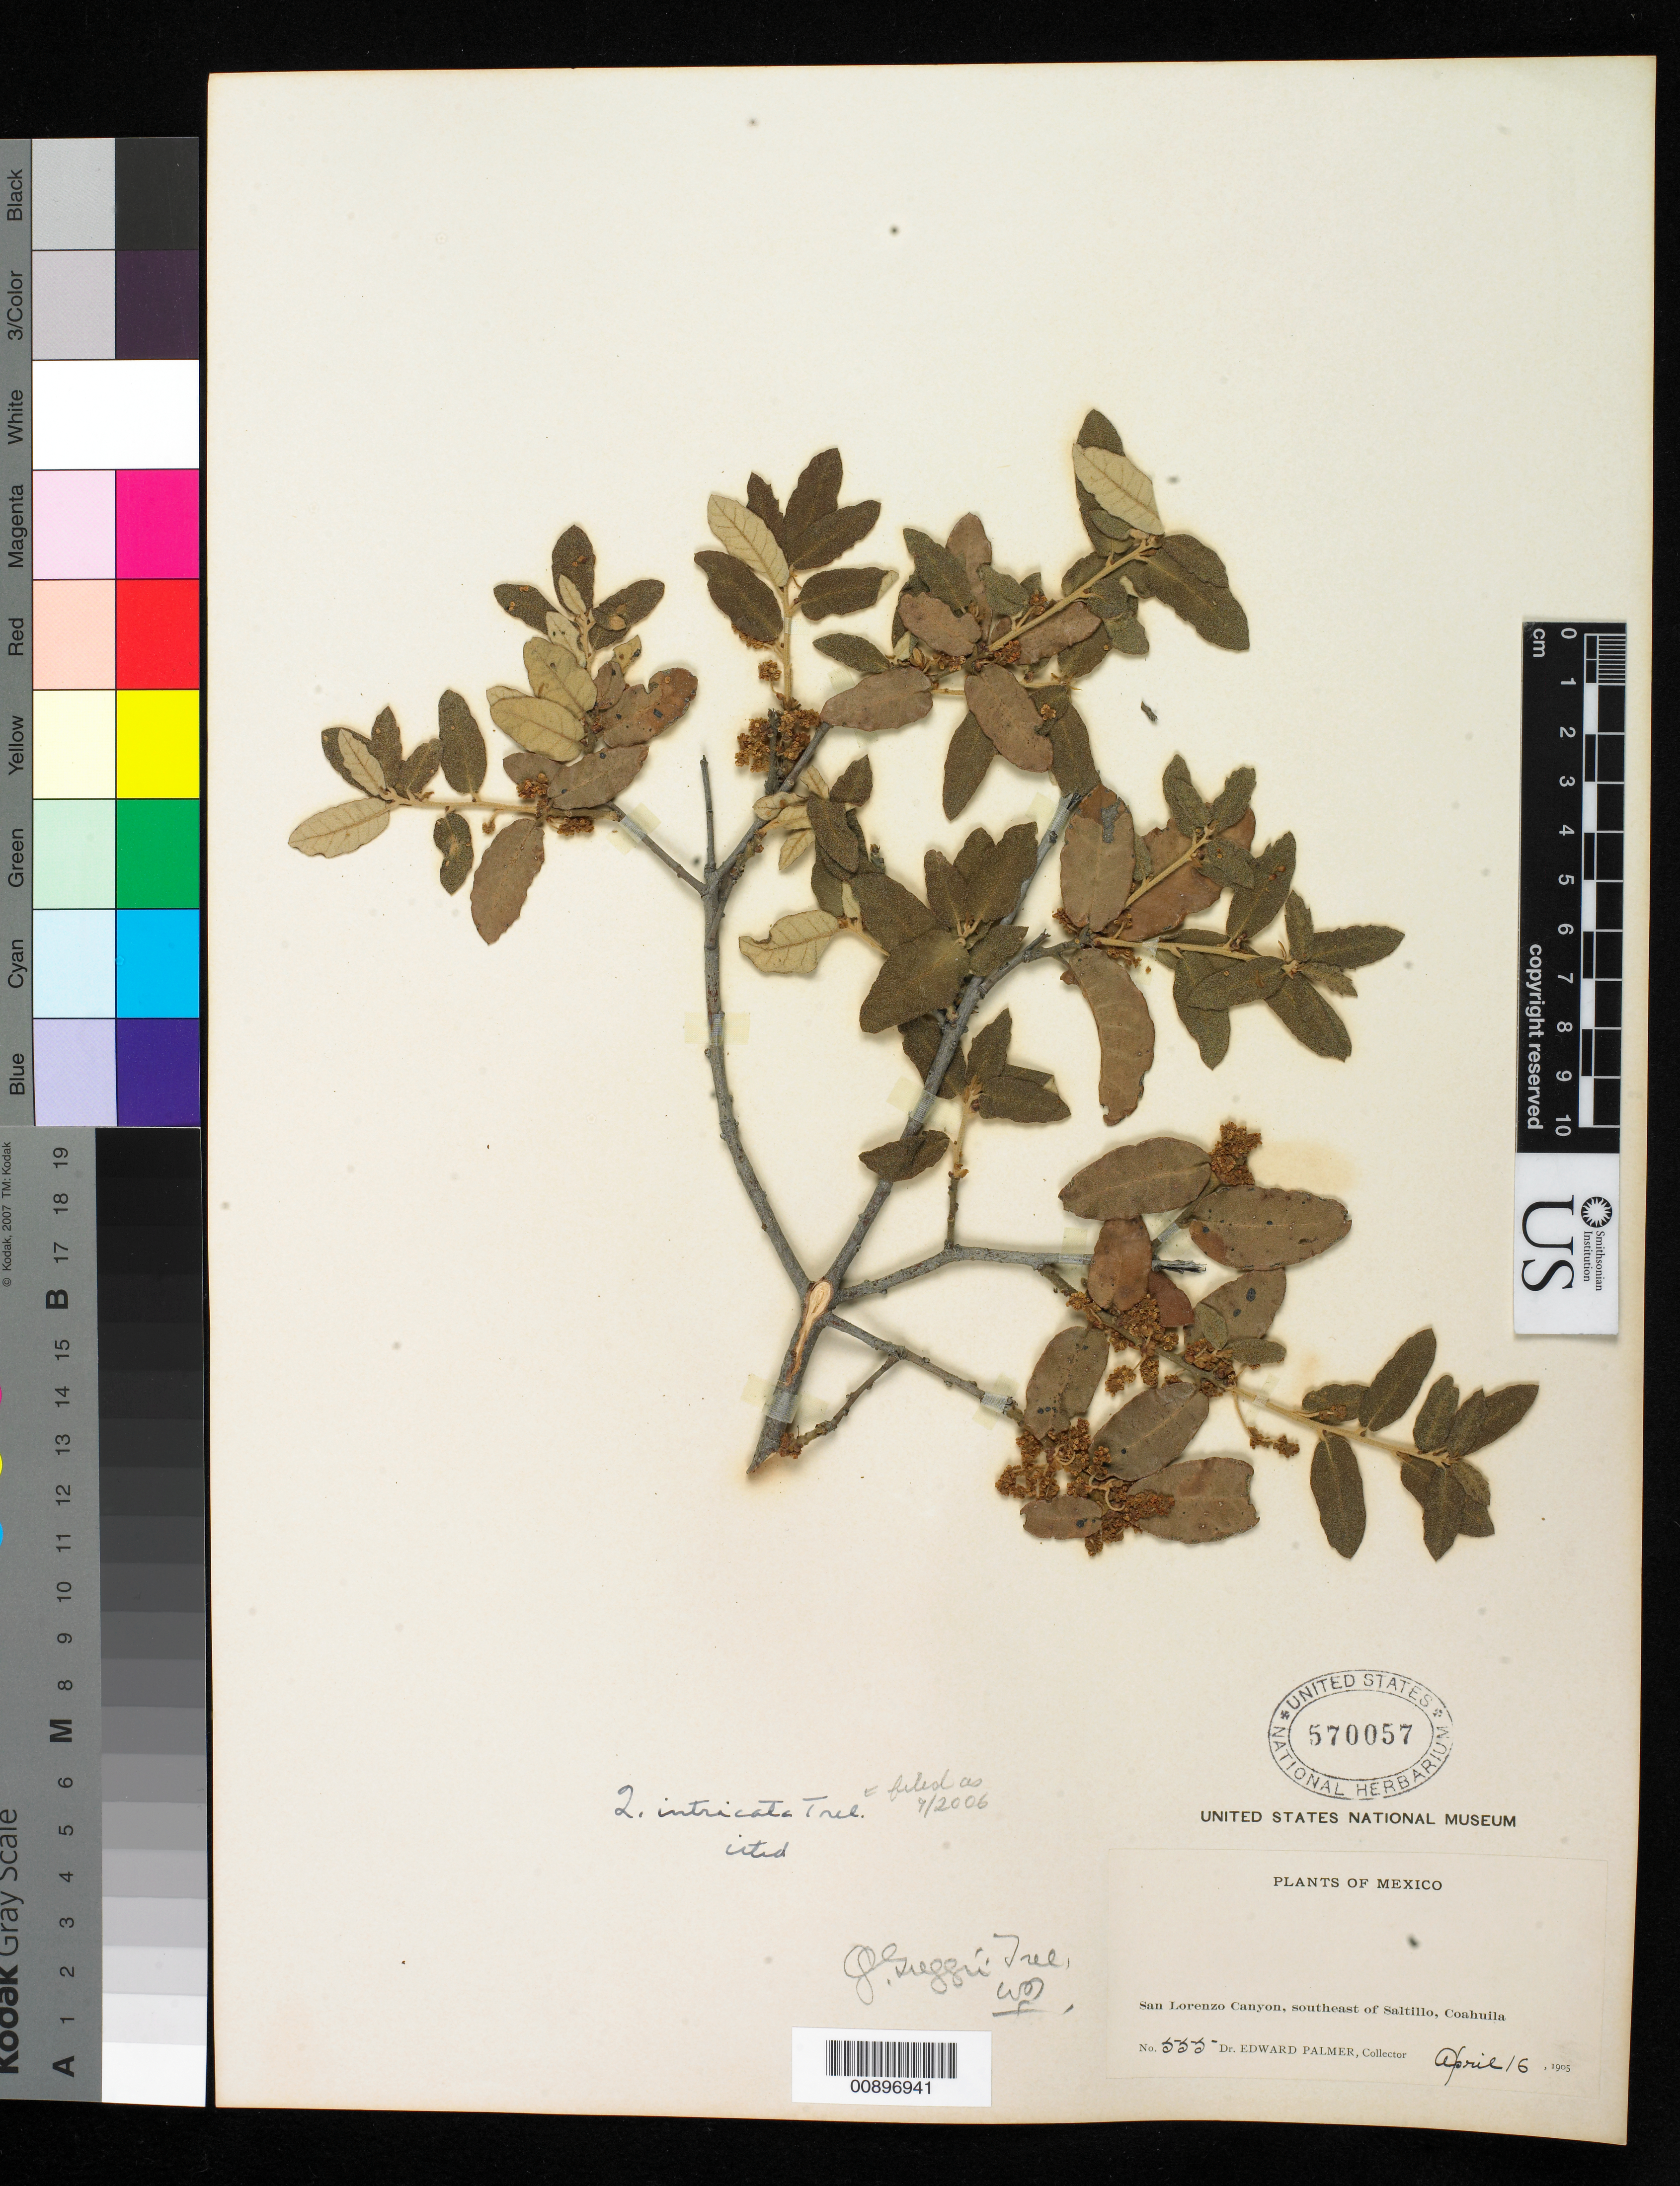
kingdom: Plantae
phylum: Tracheophyta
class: Magnoliopsida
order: Fagales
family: Fagaceae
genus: Quercus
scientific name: Quercus intricata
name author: Trel.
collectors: E. Palmer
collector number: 555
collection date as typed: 16 Apr 1905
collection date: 1905-04-16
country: Mexico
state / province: Coahuila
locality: San Lorenzo Canyon, southeast of Saltillo, Coahuila.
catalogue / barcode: US 570057